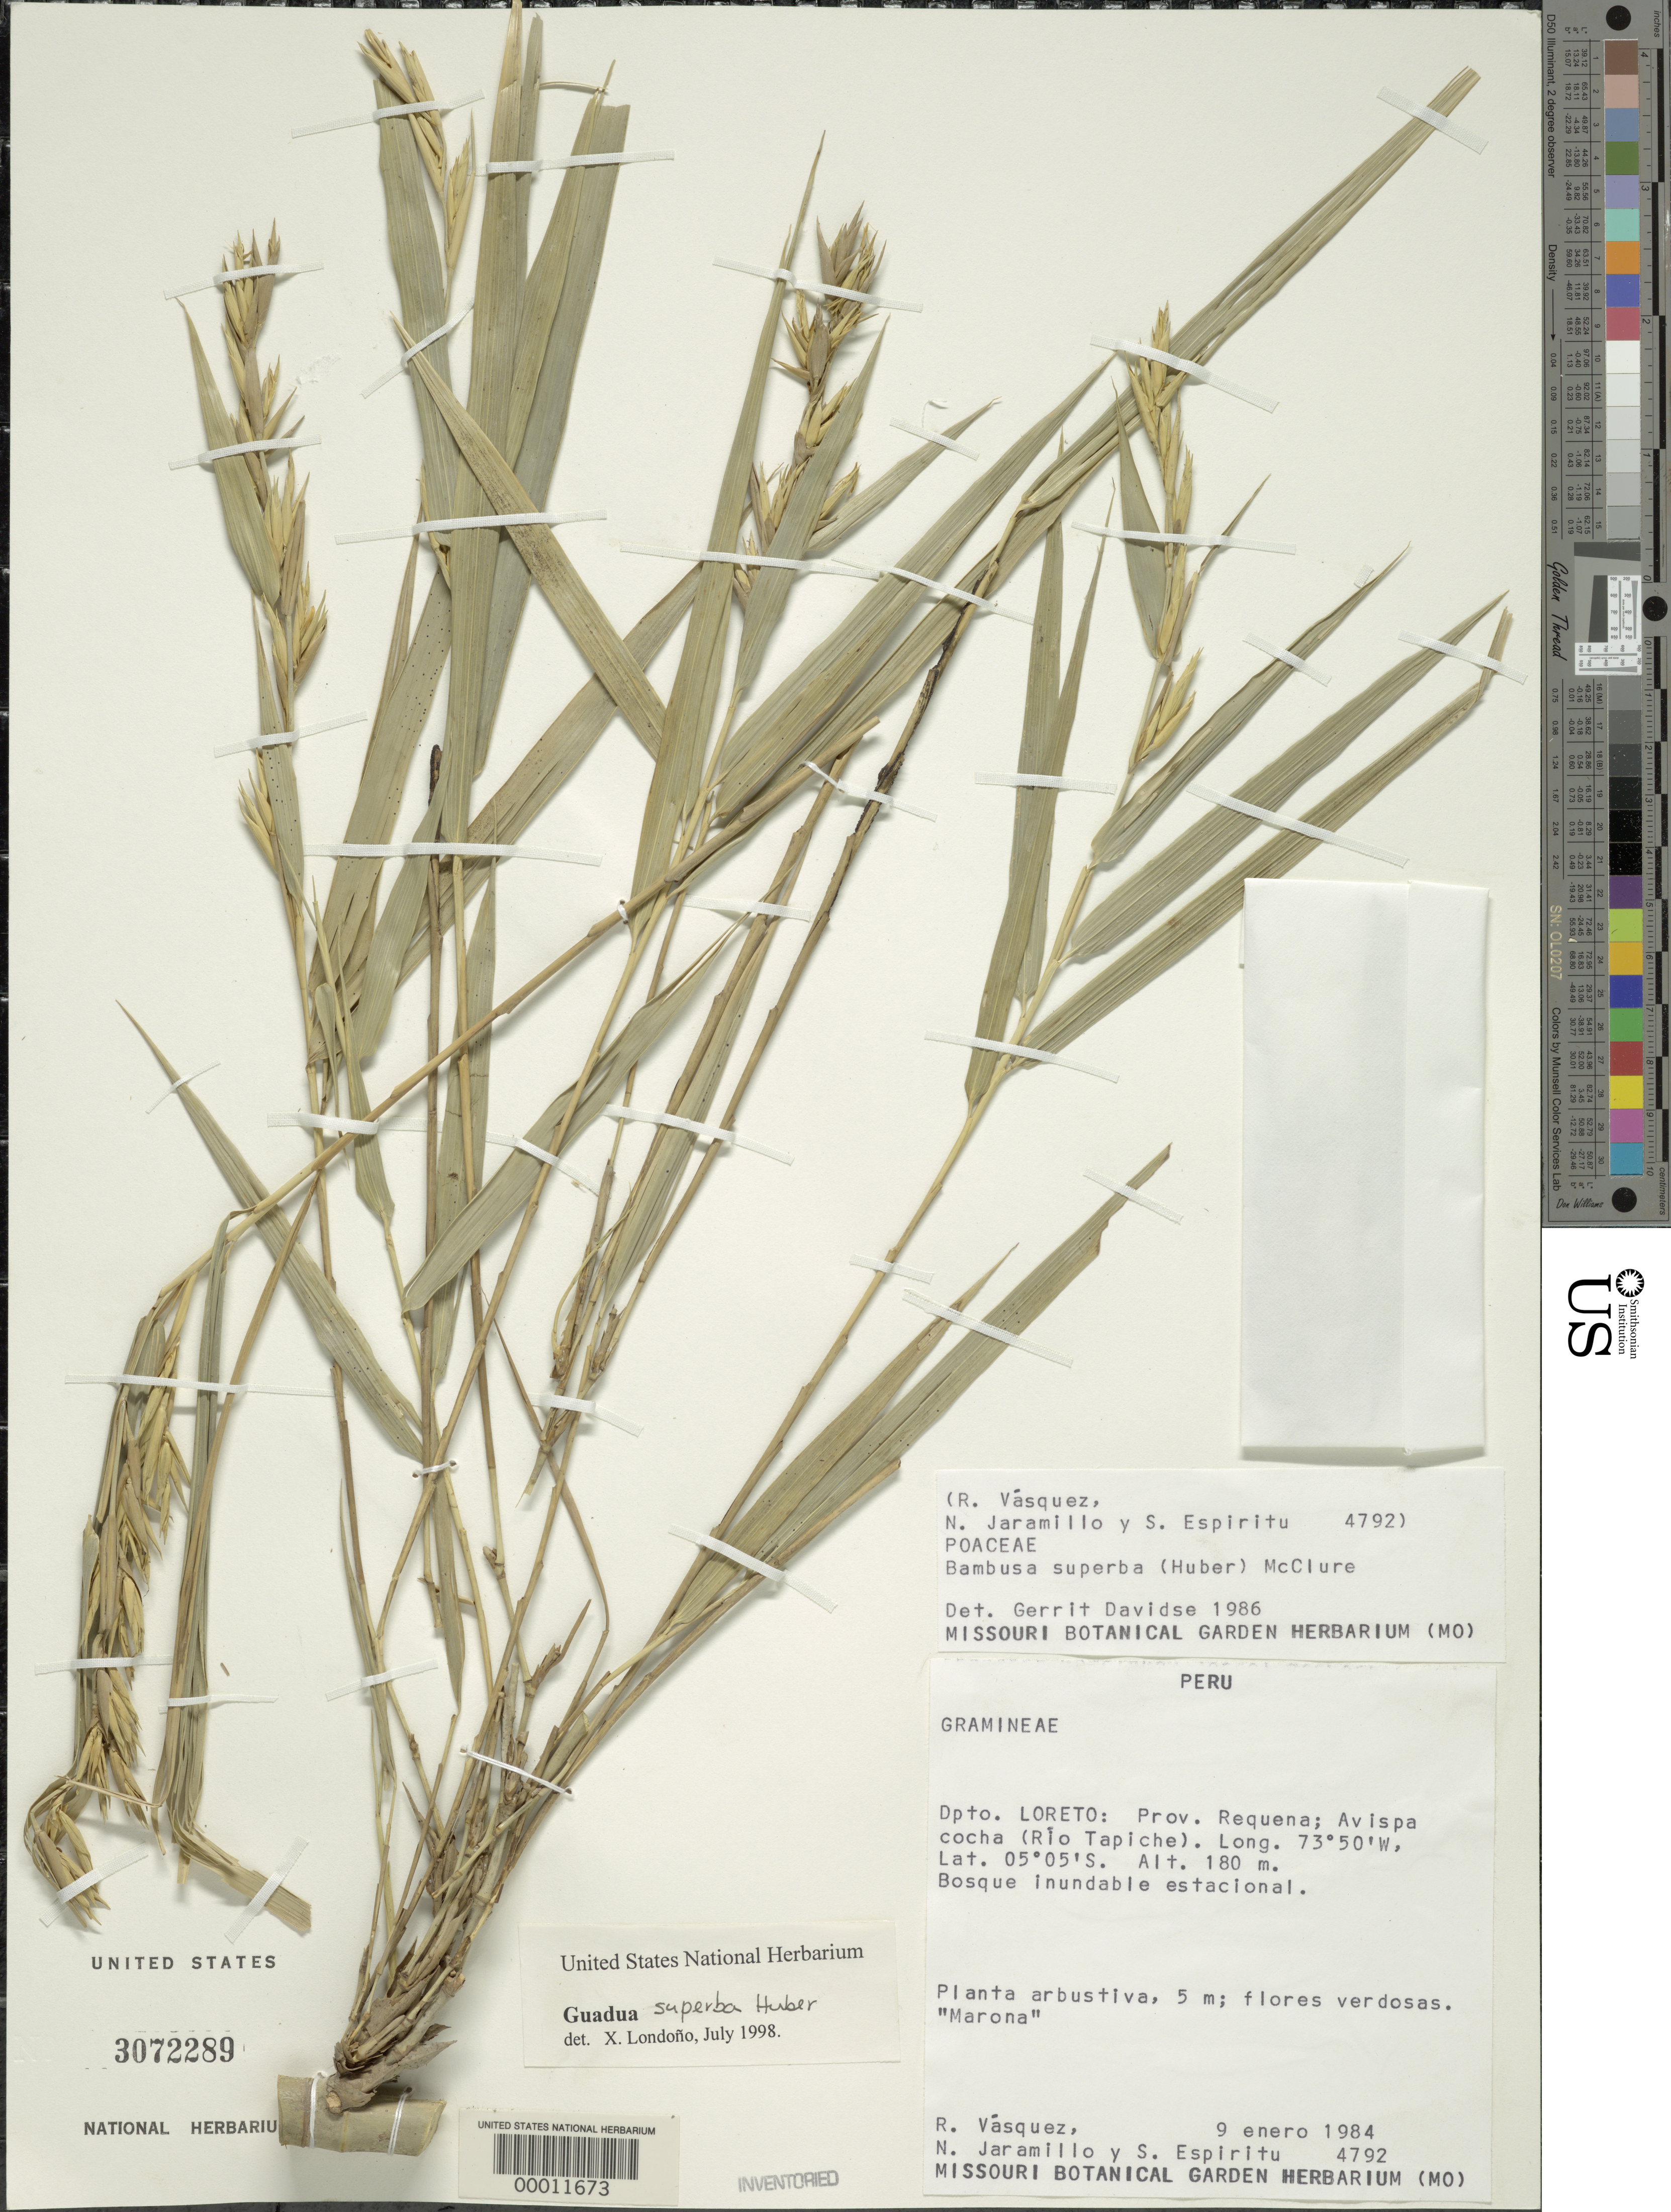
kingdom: Plantae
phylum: Tracheophyta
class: Liliopsida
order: Poales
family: Poaceae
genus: Guadua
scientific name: Guadua superba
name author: Huber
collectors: R. Vasquez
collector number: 4792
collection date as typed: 09 Jan 1984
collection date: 1984-01-09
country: Peru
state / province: Loreto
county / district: Requena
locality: Avispa cocha, rio tapiche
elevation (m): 180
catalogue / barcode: US 3072289